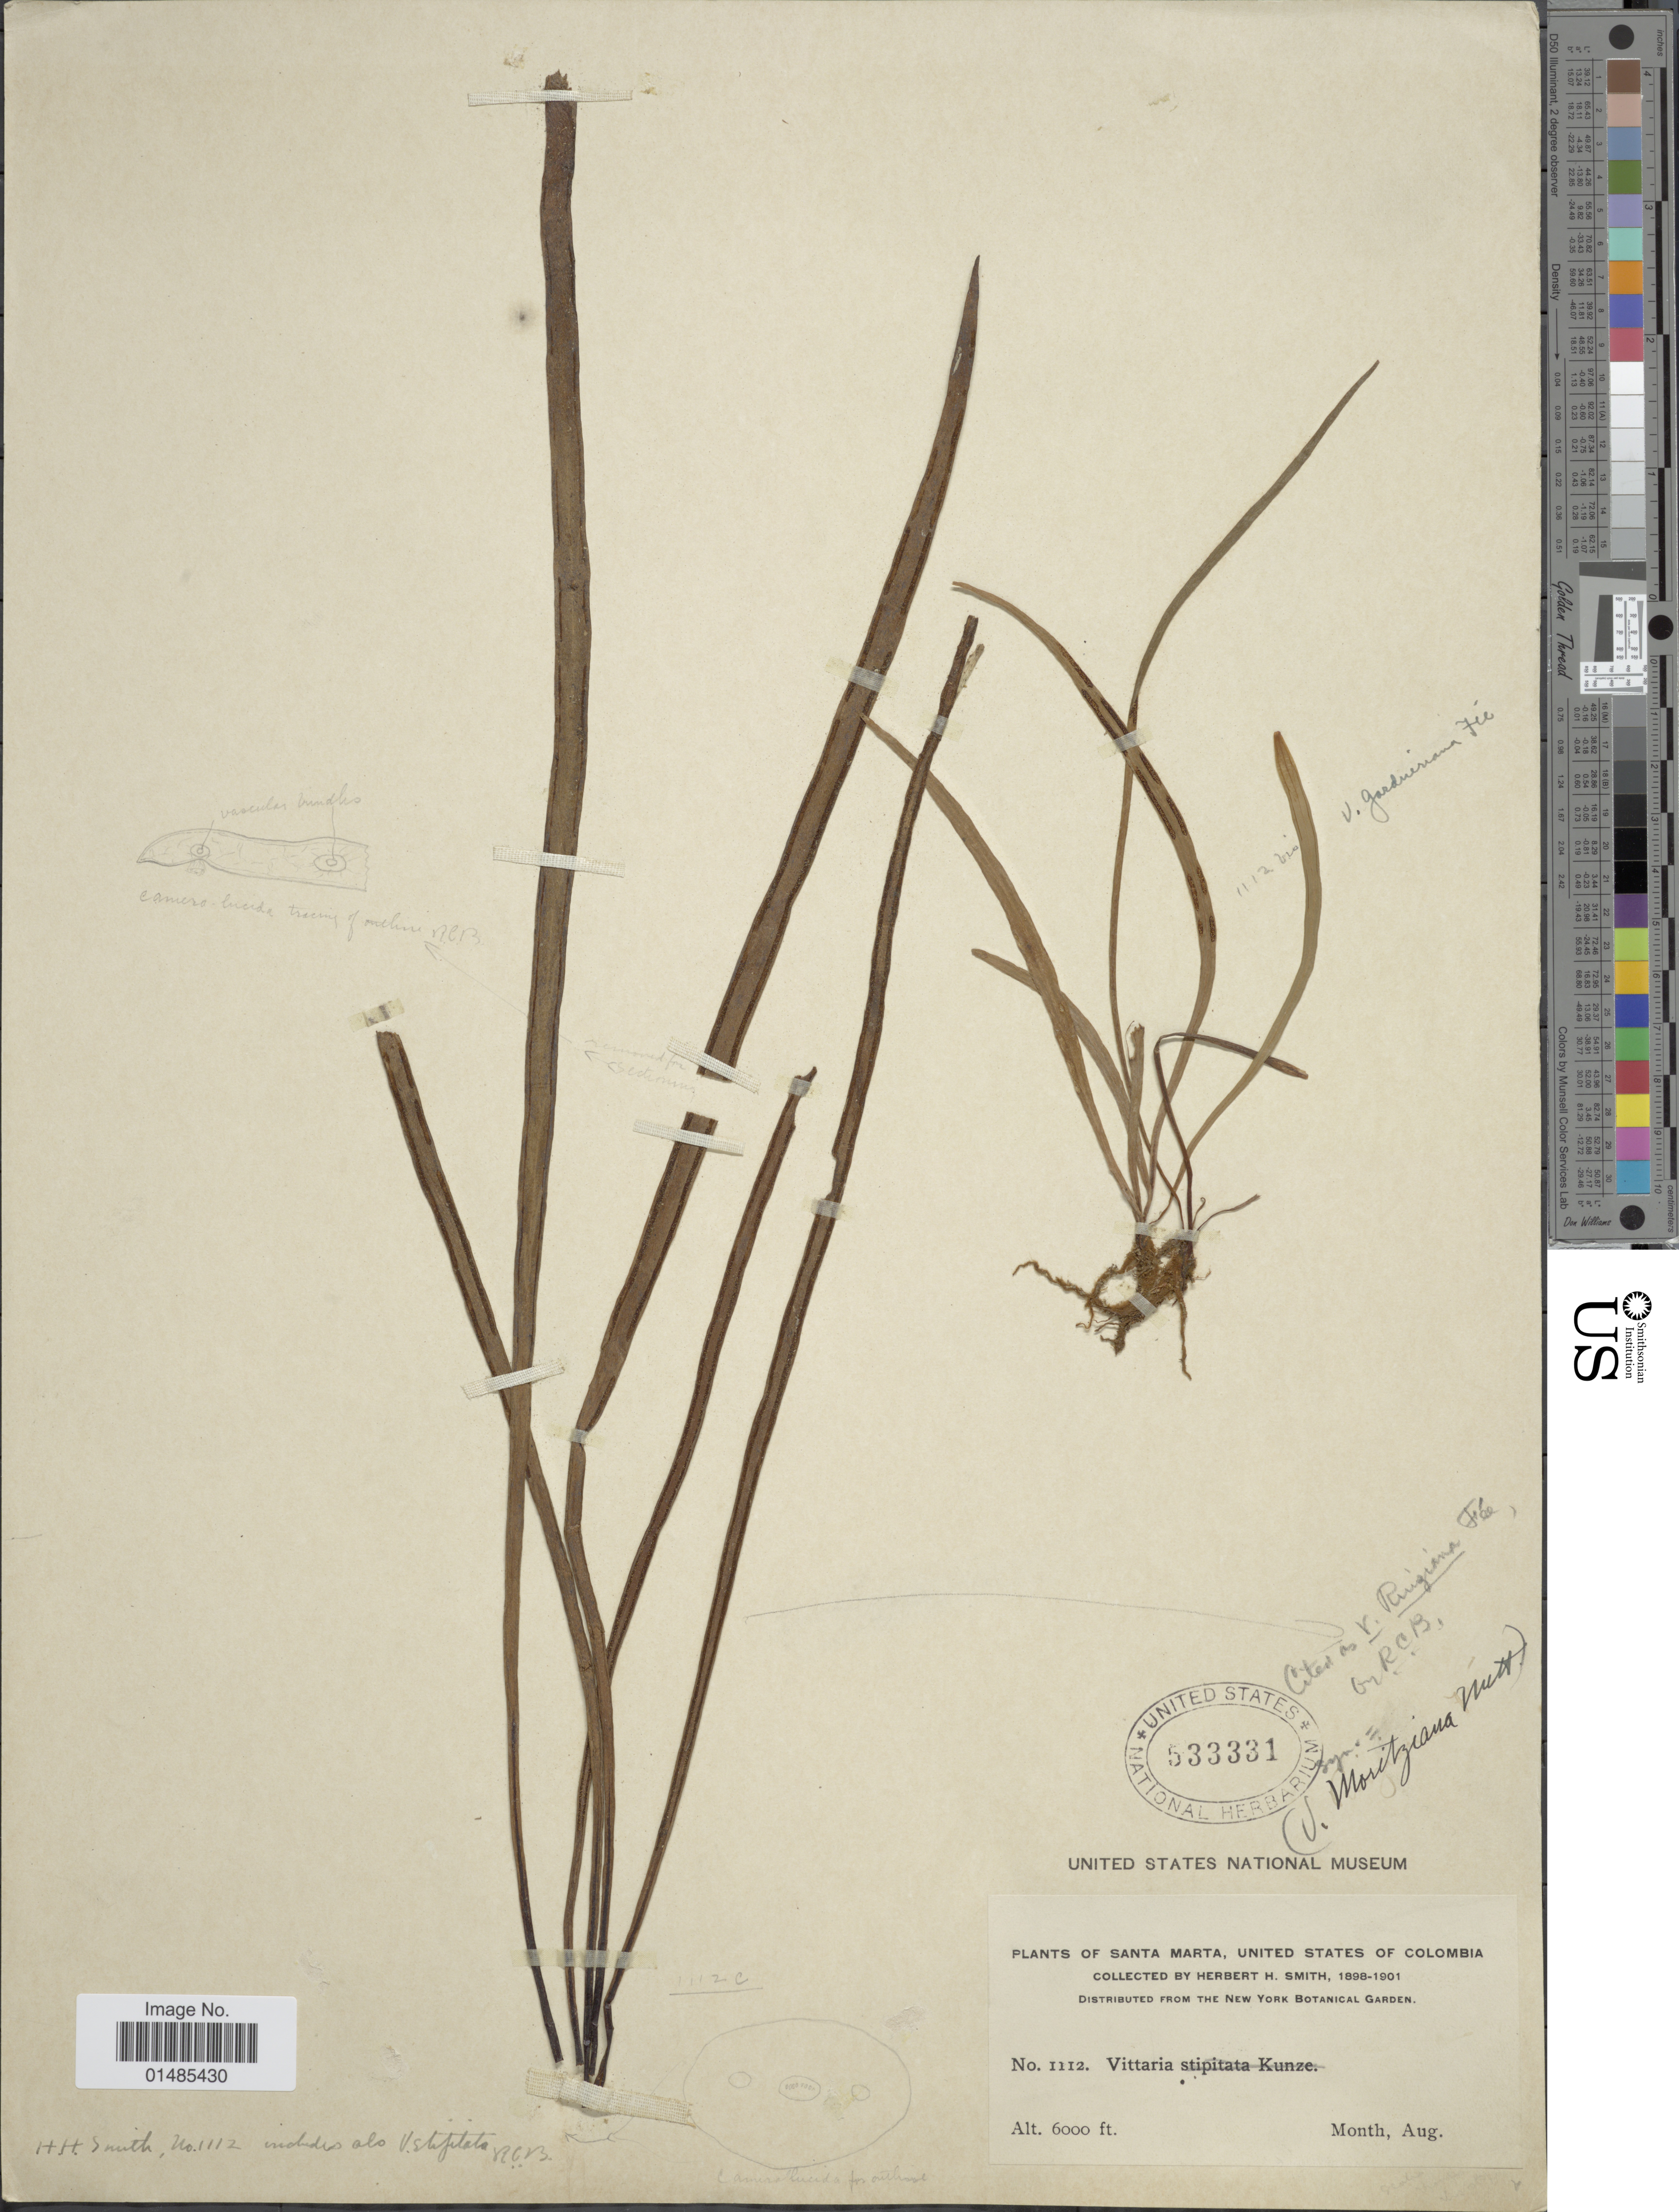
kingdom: Plantae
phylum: Tracheophyta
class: Polypodiopsida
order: Polypodiales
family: Pteridaceae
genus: Radiovittaria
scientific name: Radiovittaria moritziana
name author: (Mett.) E.H. Crane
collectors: Herbert H. Smith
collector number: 1112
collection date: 1898-08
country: Colombia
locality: Santa Marta.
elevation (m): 1829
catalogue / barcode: US 533331